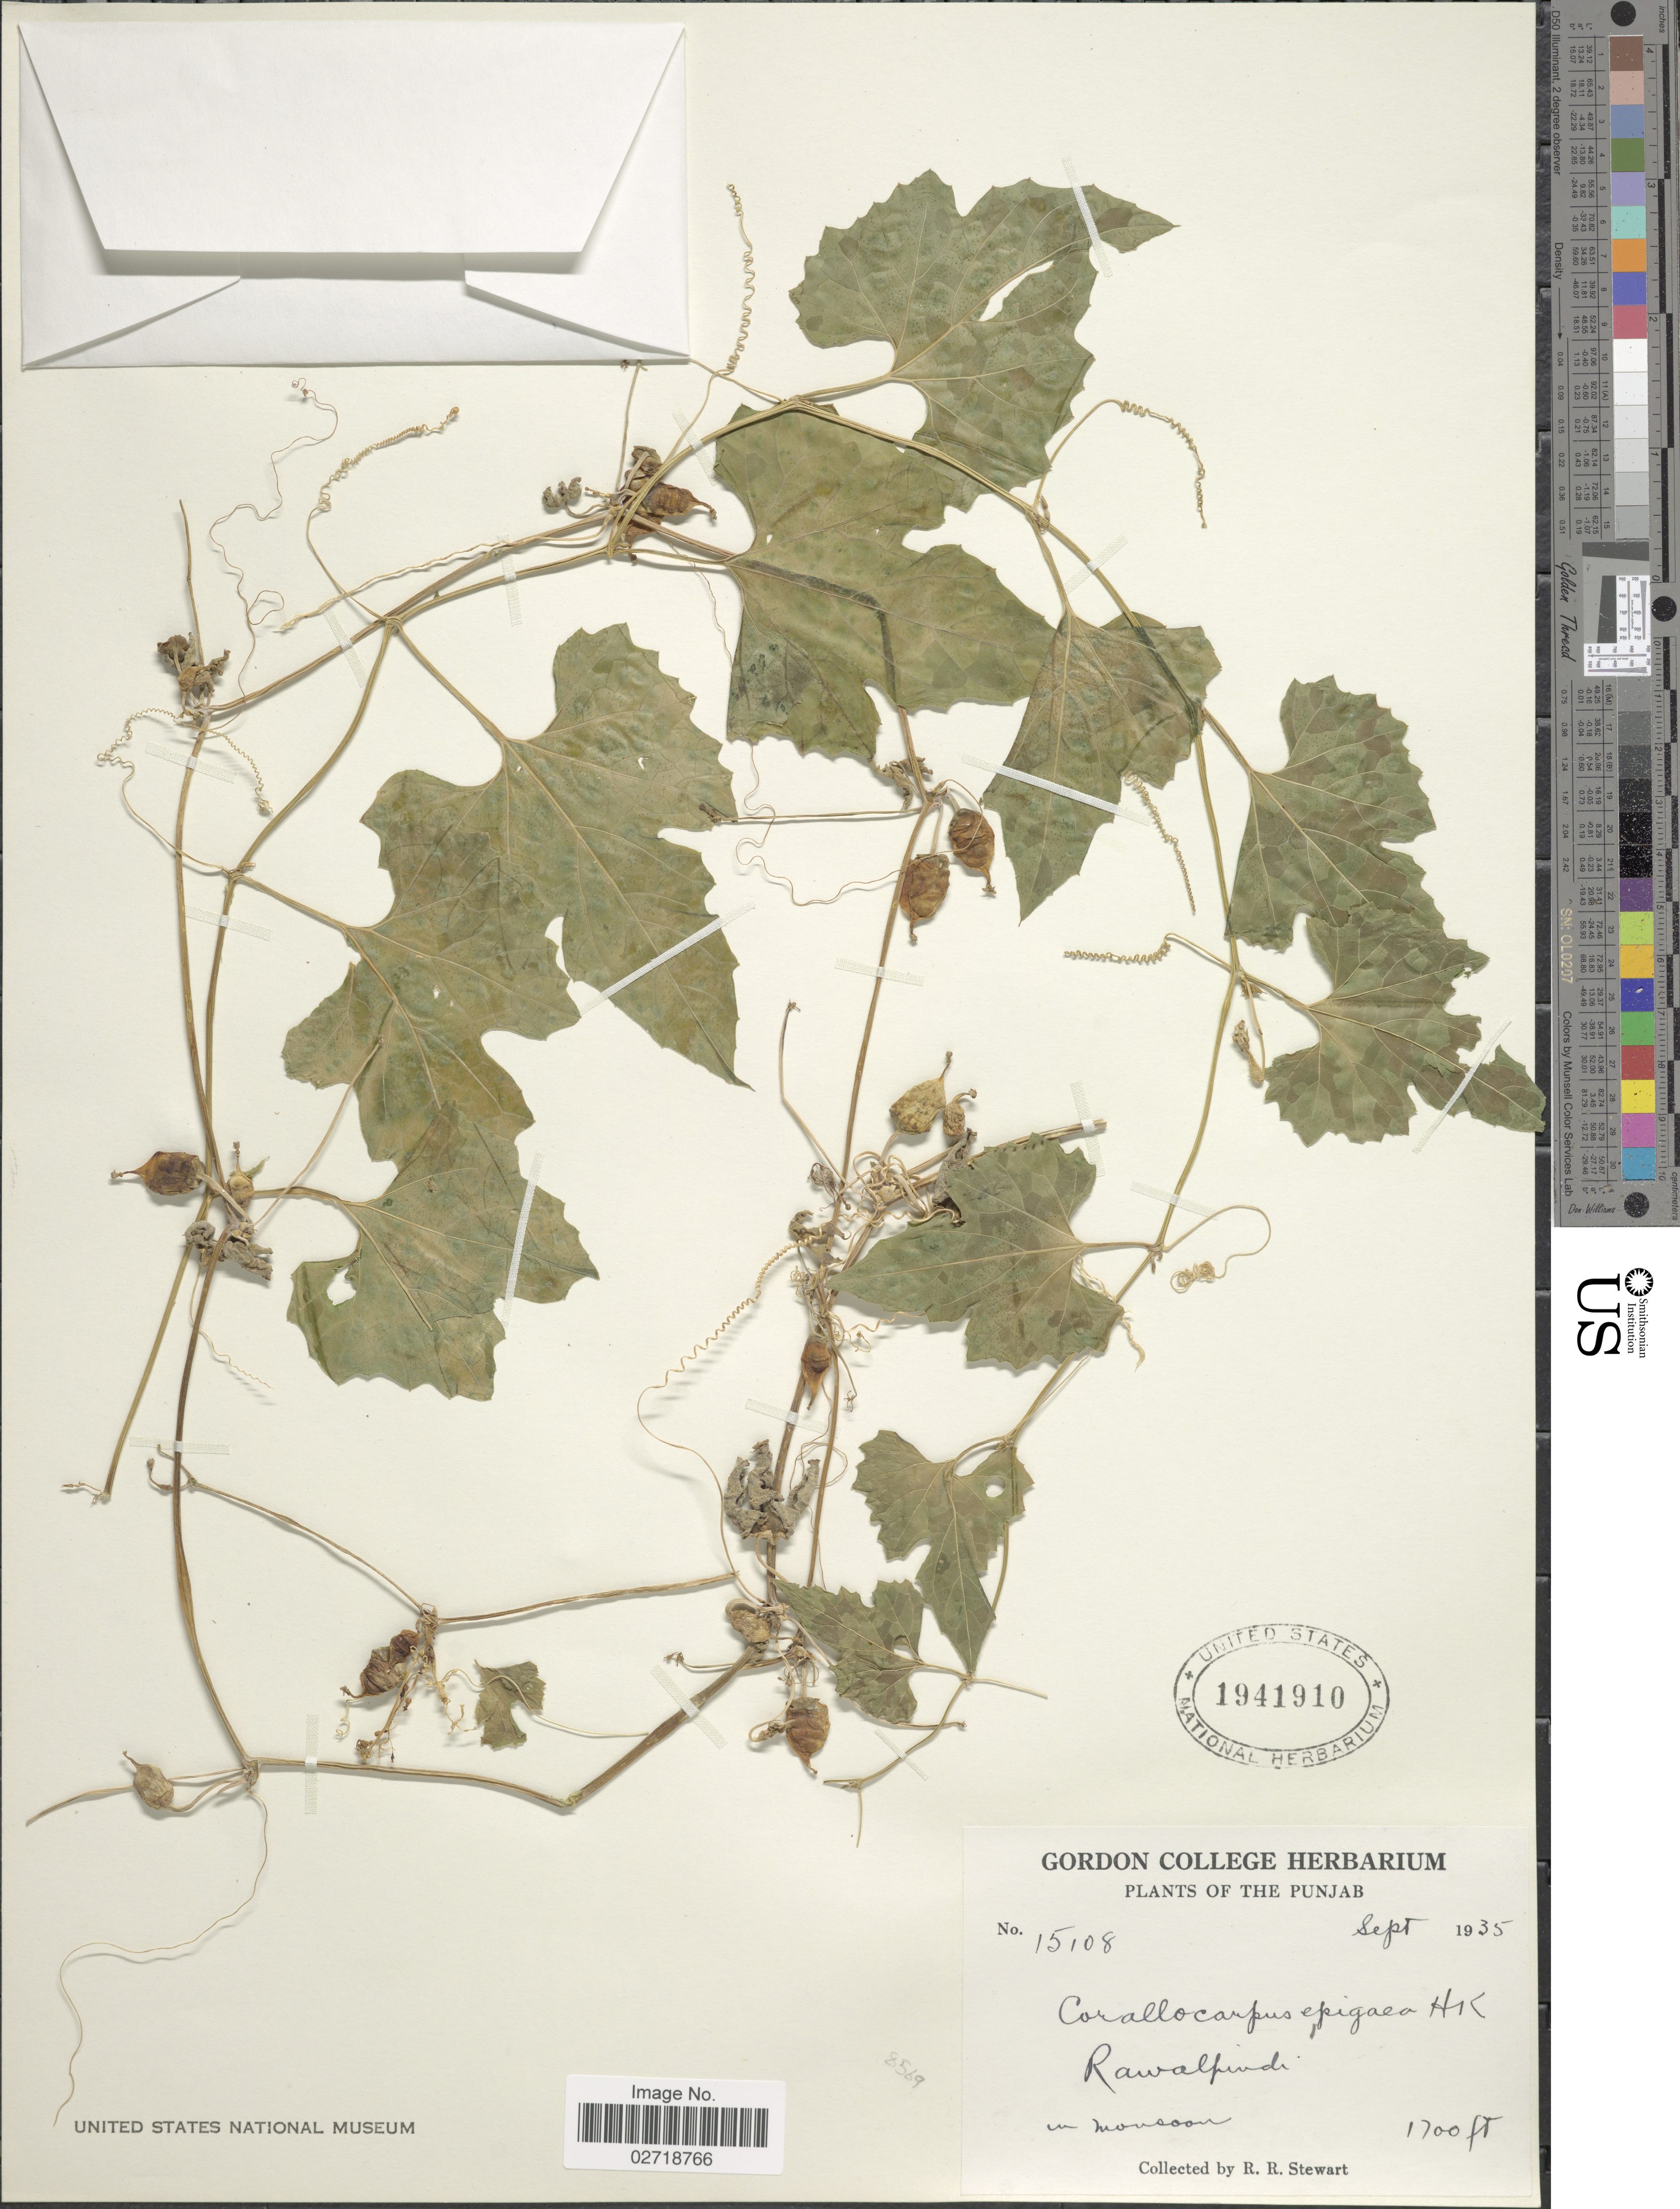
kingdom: Plantae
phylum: Tracheophyta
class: Magnoliopsida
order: Cucurbitales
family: Cucurbitaceae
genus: Corallocarpus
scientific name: Corallocarpus epigaeus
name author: (Rottler) Hook. f.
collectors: R. R. Stewart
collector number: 15108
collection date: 1935-09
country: Pakistan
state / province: Punjab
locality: Rawalpindi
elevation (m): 518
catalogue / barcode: US 1941910